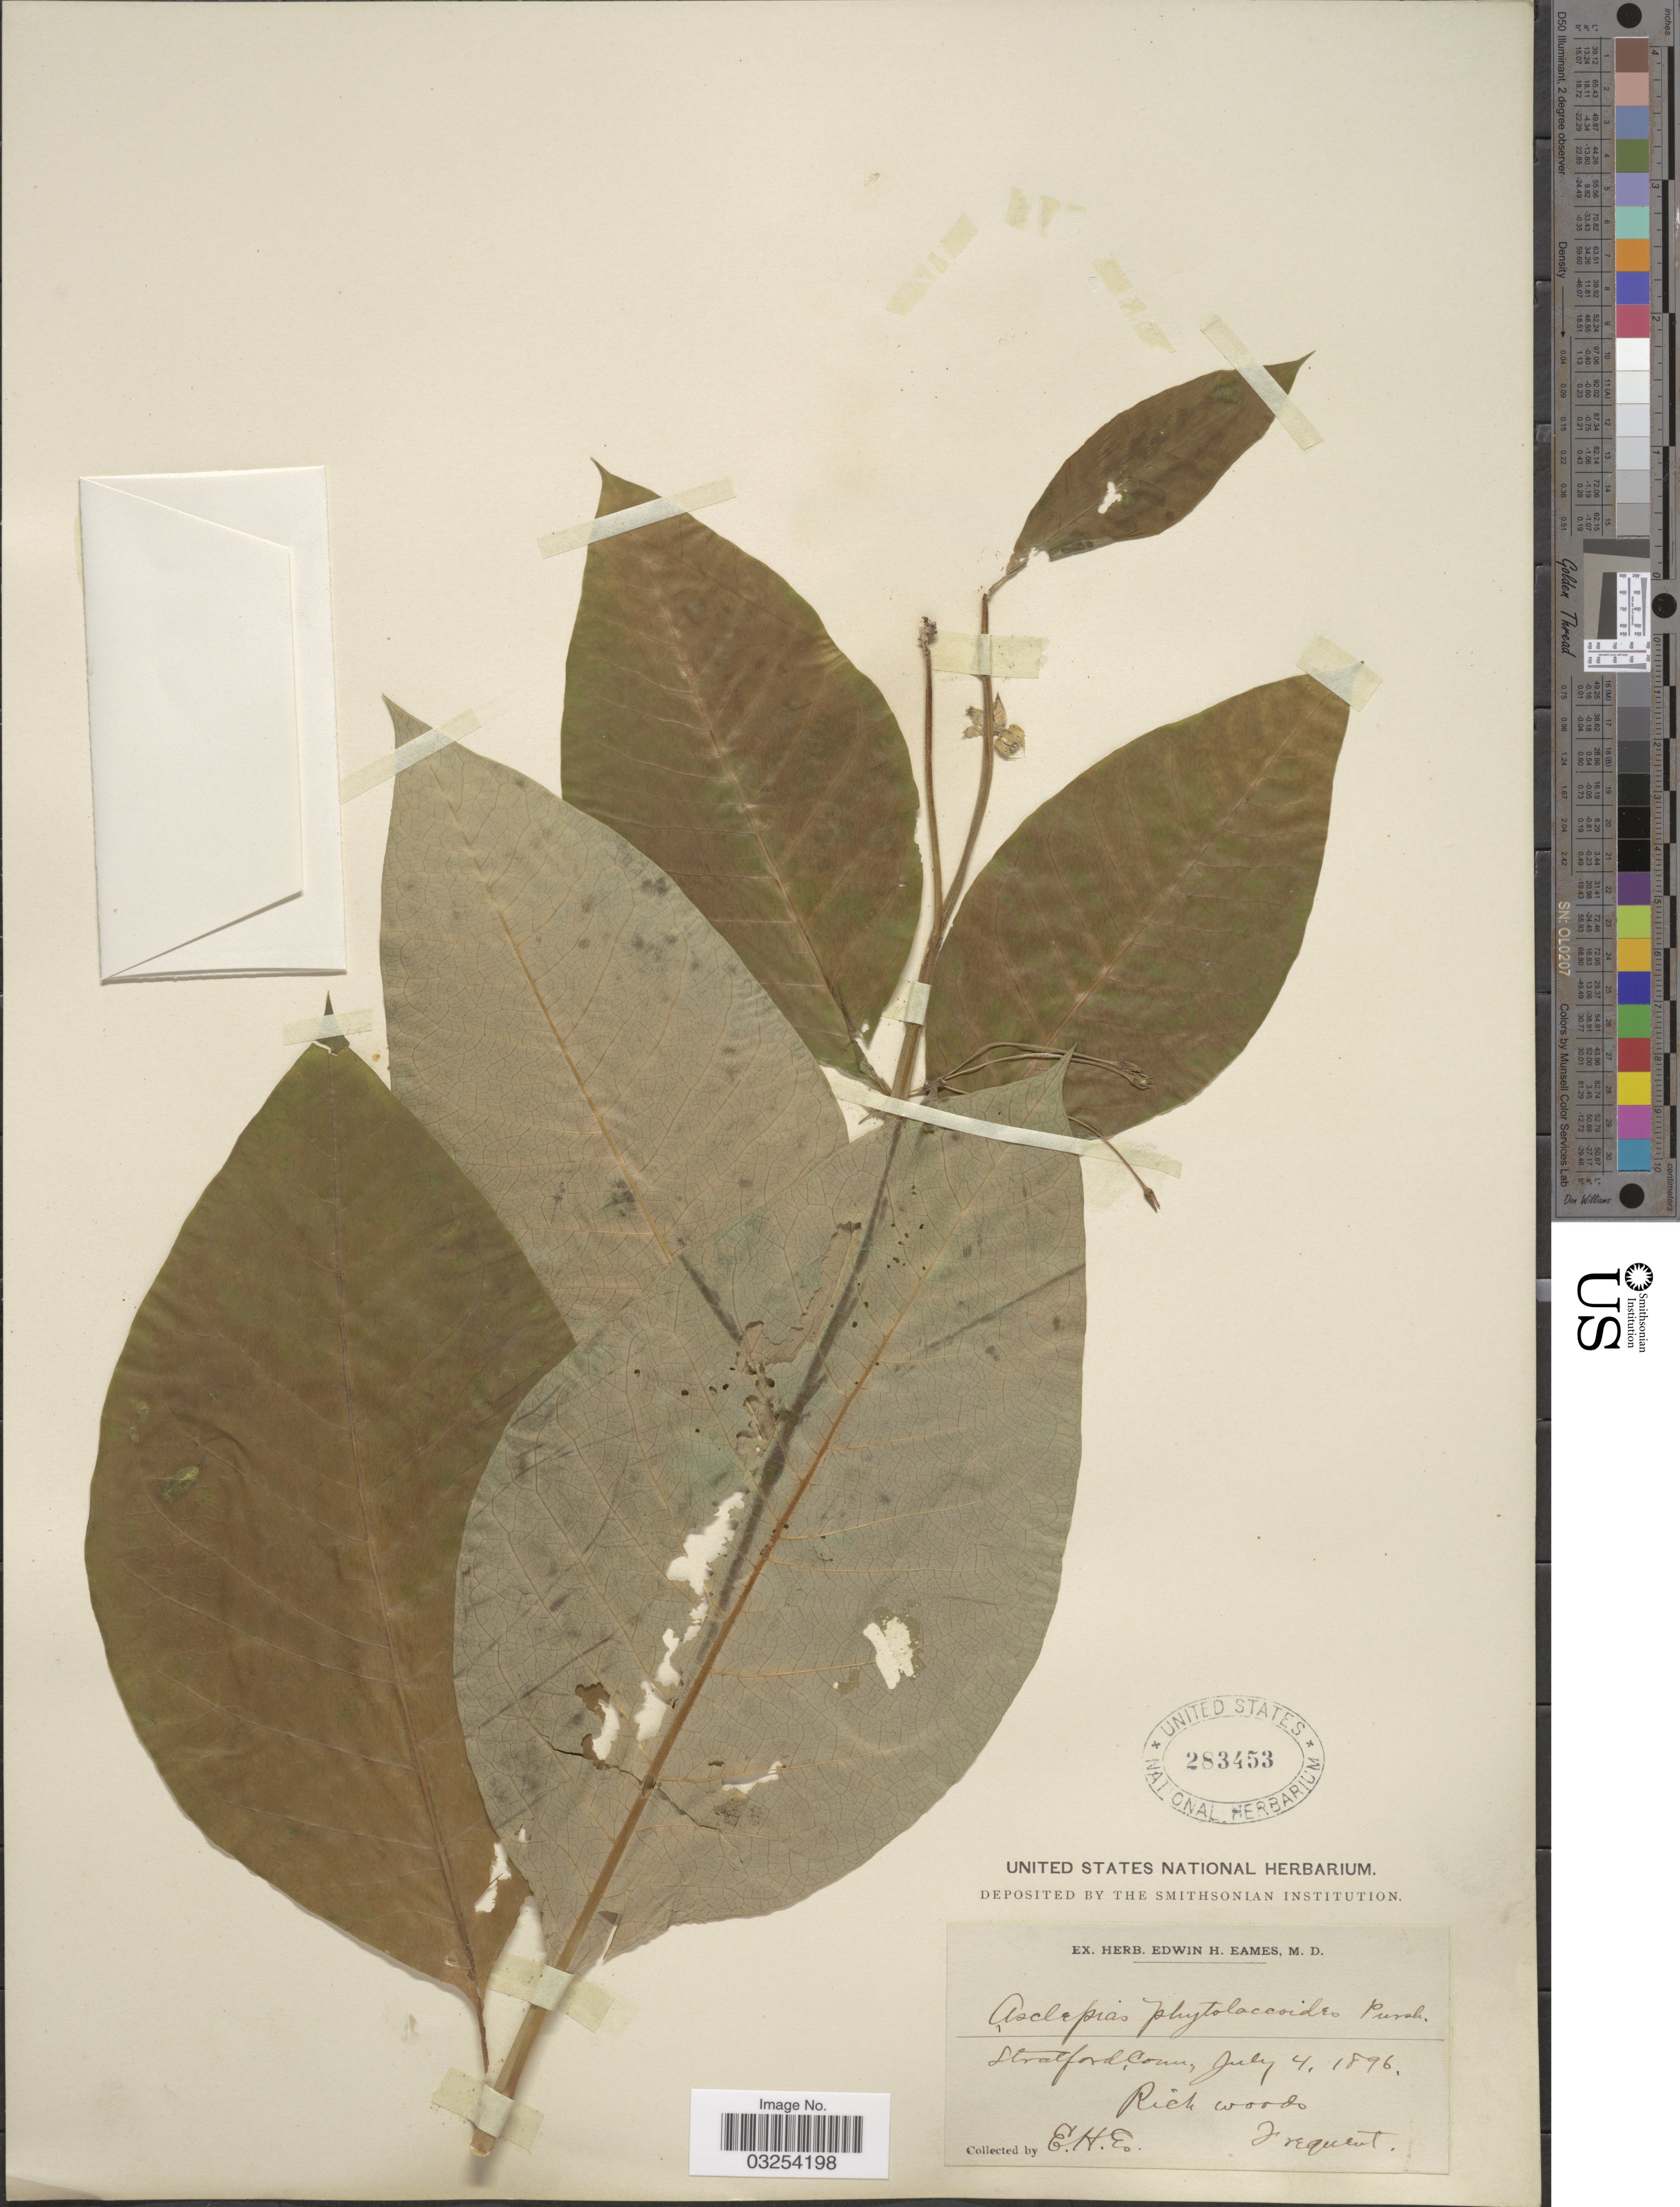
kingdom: Plantae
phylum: Tracheophyta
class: Magnoliopsida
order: Gentianales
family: Apocynaceae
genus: Asclepias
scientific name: Asclepias exaltata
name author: Muhl.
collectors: E. H. Eames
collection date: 1896-07-04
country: United States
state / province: Connecticut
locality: Stratford.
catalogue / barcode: US 283453